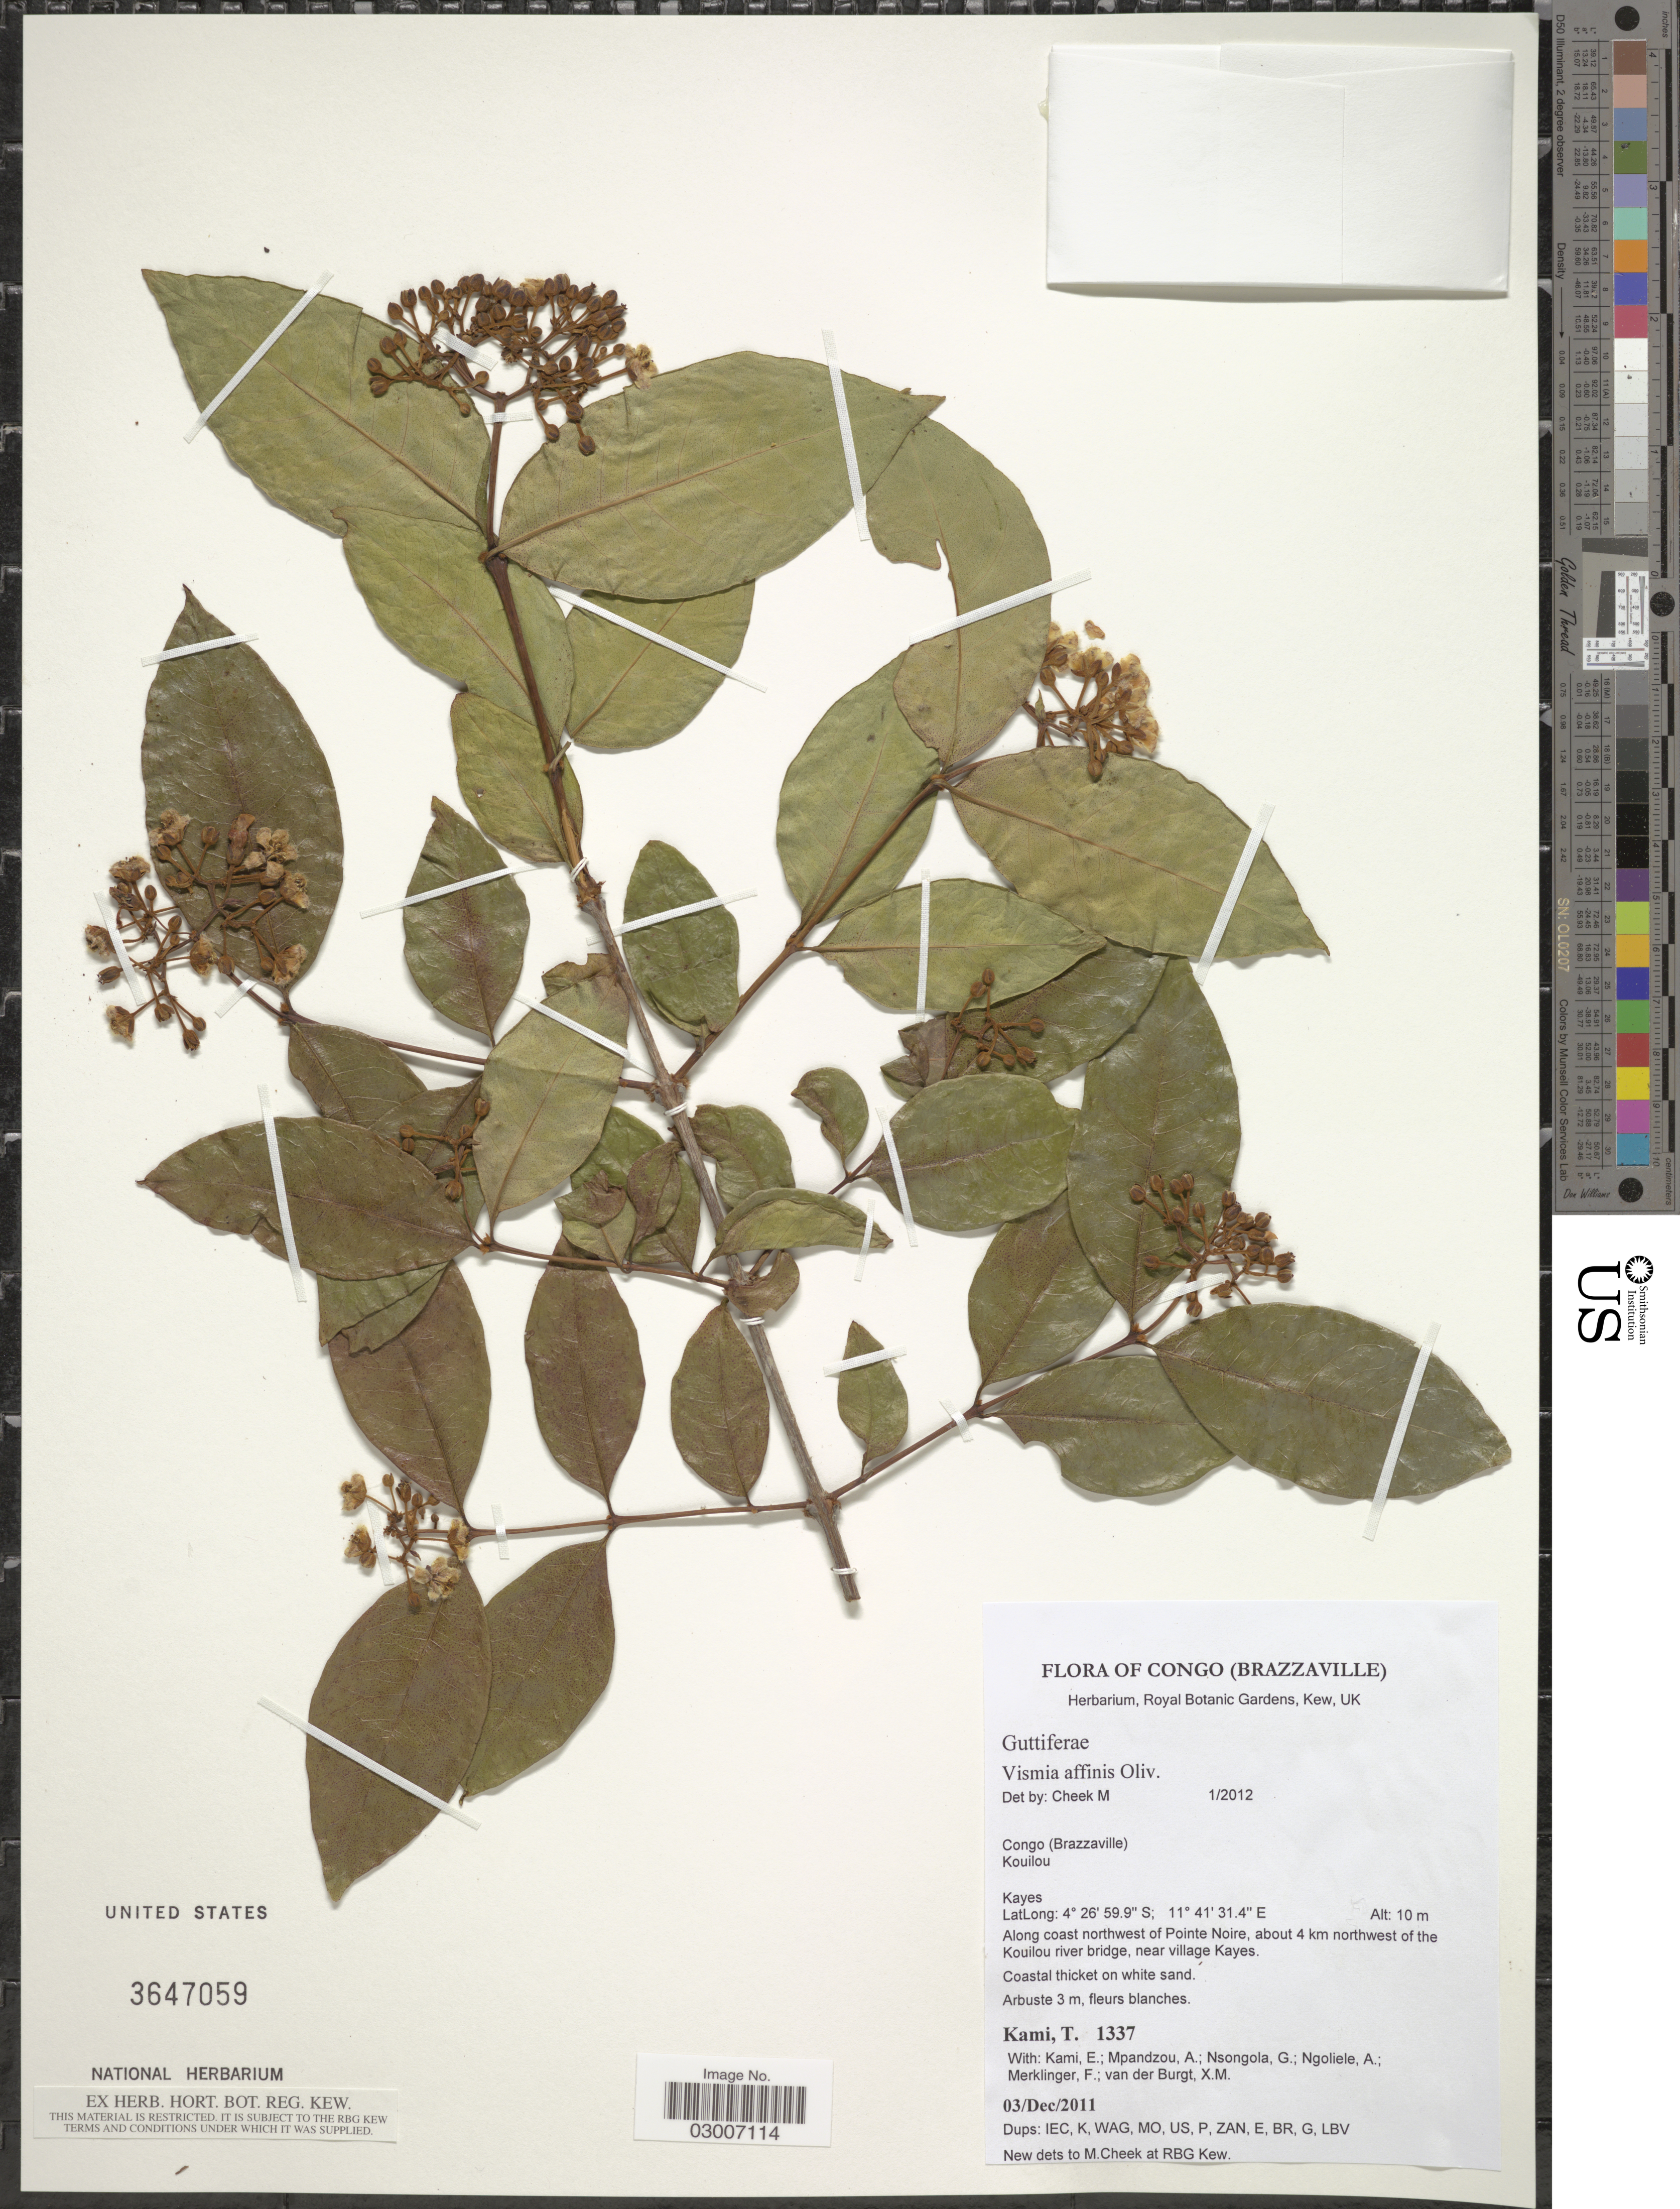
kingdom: Plantae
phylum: Tracheophyta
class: Magnoliopsida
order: Malpighiales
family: Hypericaceae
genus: Vismia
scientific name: Vismia affinis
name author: Oliv.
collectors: T. Kami, E. Kami, A. Mpandzou, G. Nsongola & et al.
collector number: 1337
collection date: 2011-12-03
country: Congo, Republic of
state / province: Kouilou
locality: Kouilou. Kayes. Along coast northwest of Pointe Noire, about 4 km northwest of the Kouilou river bridge, near village Kayes.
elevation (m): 10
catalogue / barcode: US 3647059